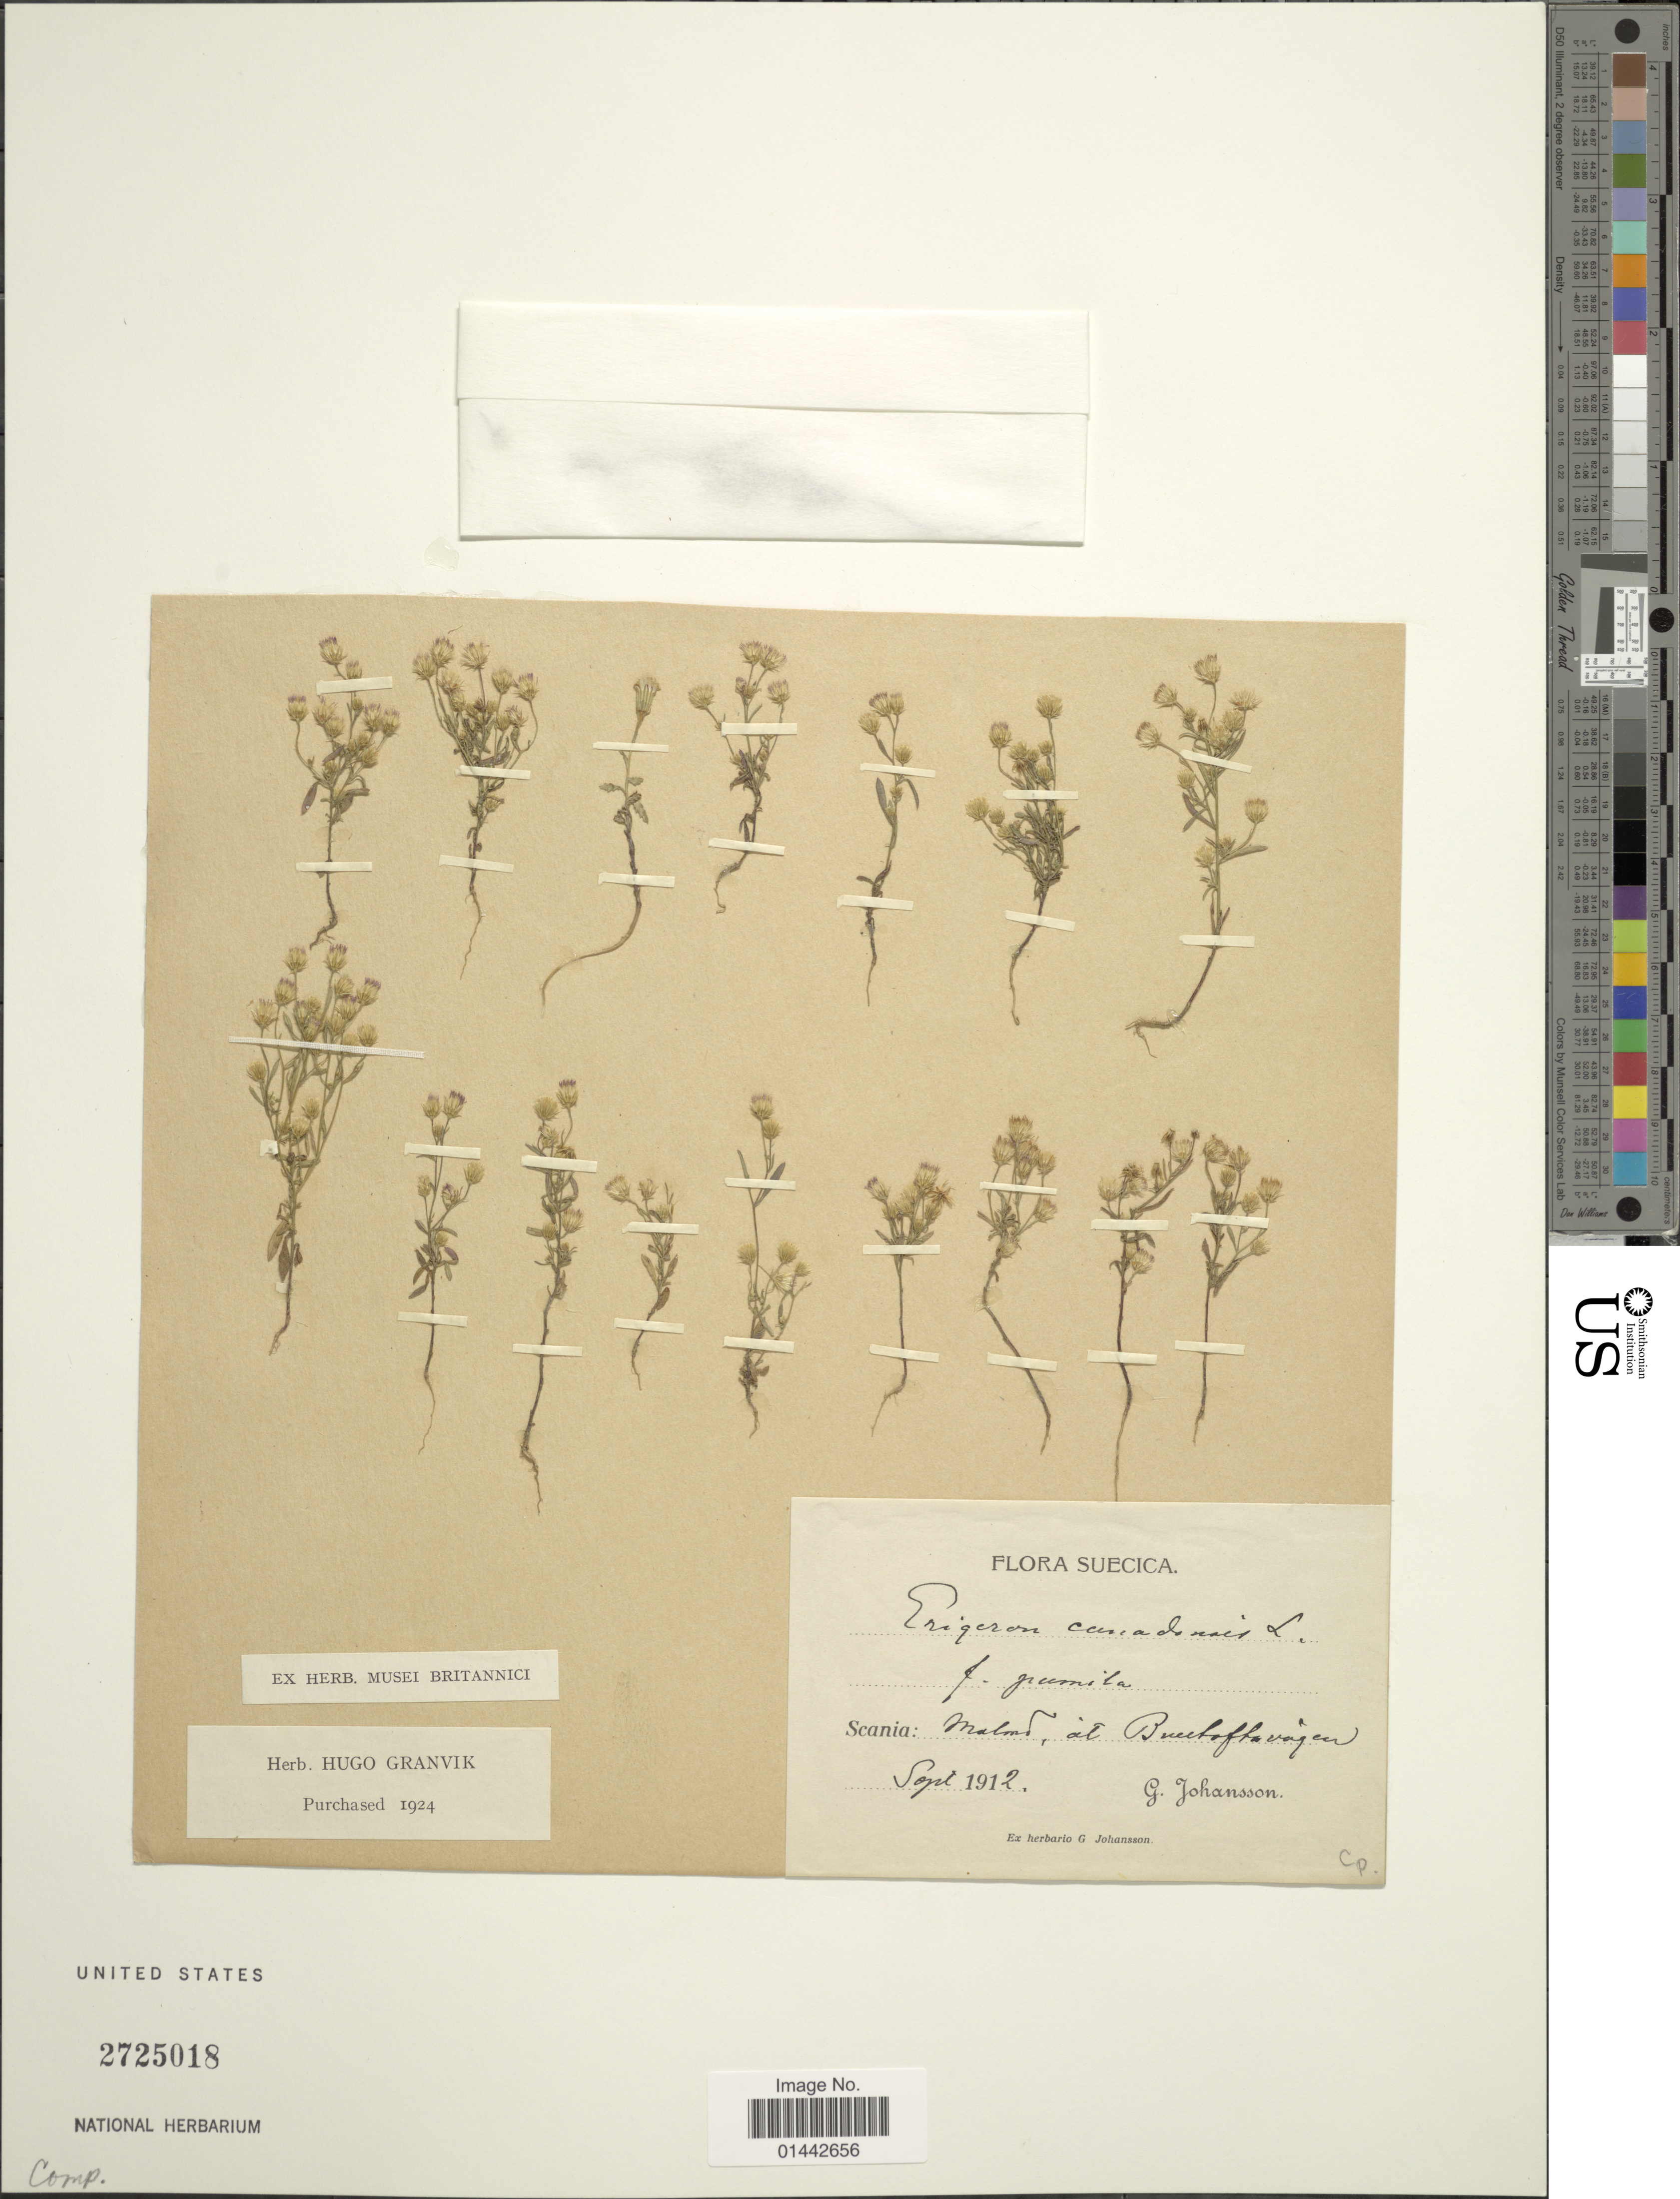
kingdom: Plantae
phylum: Tracheophyta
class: Magnoliopsida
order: Asterales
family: Asteraceae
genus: Erigeron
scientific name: Erigeron canadensis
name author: L.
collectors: G. Johansson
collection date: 1912-09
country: Sweden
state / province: Skåne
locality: Malmö, Vid Bulltoftavägen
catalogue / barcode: US 2725018